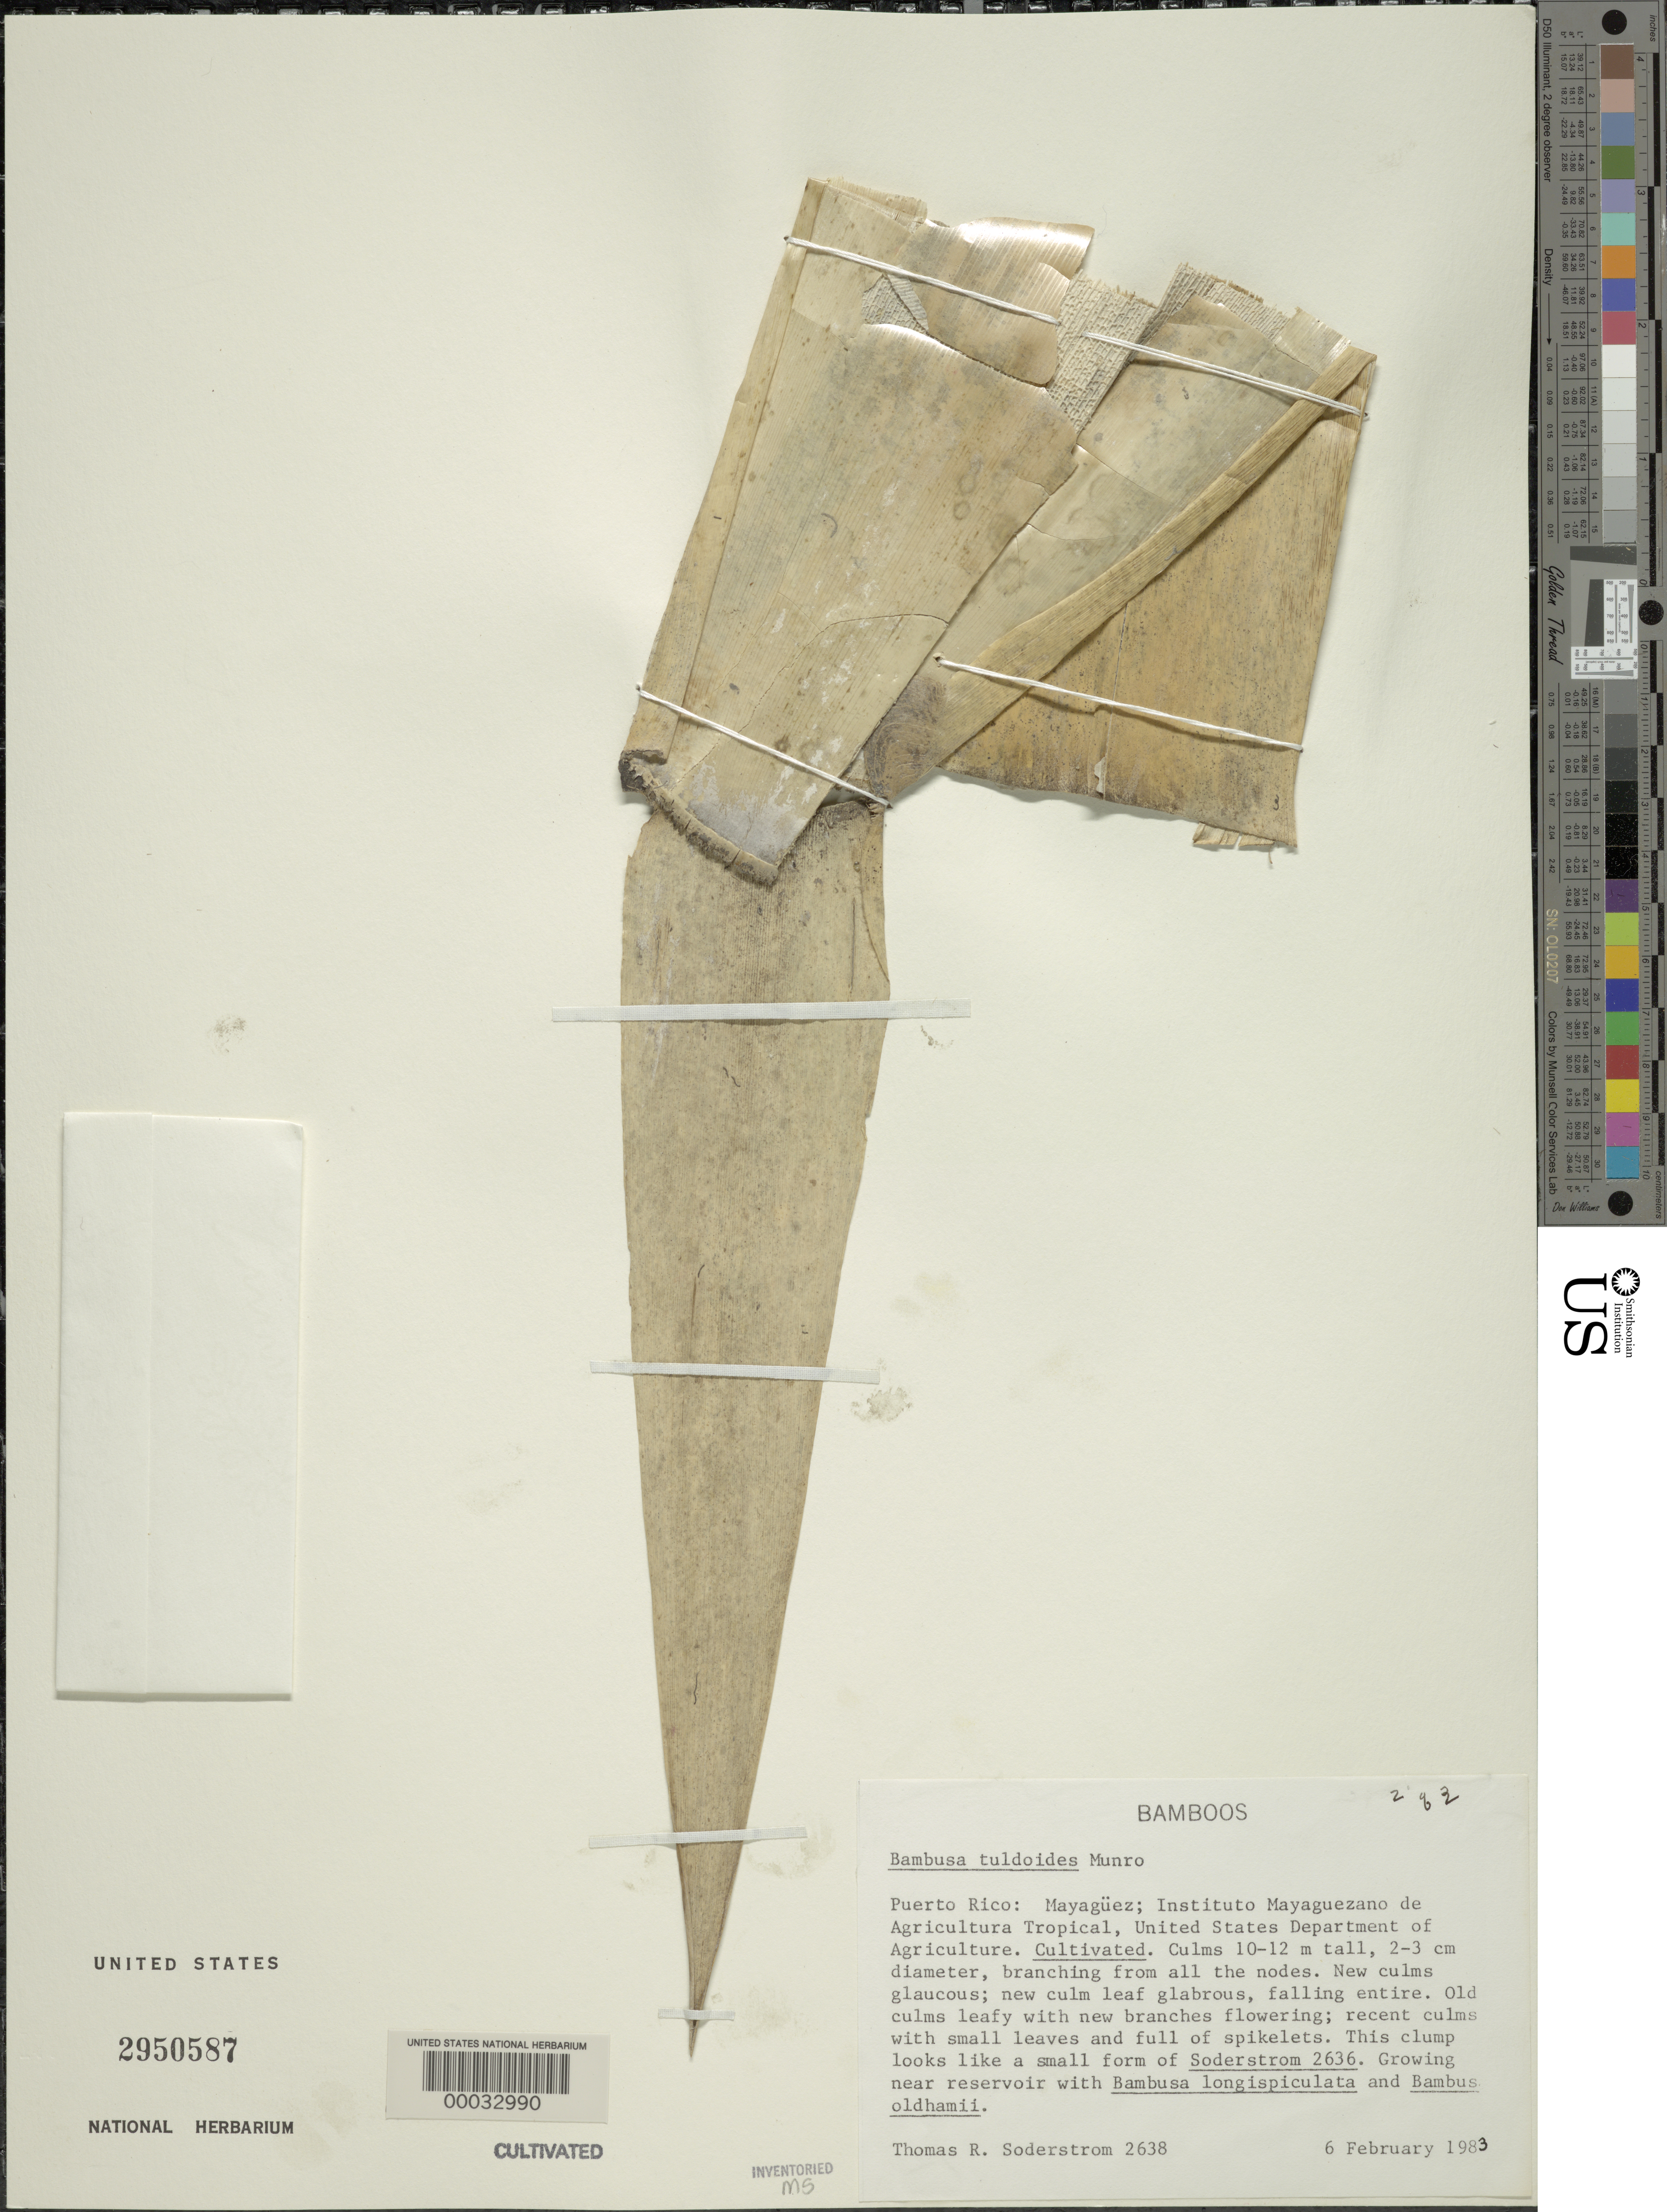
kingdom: Plantae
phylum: Tracheophyta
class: Liliopsida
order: Poales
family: Poaceae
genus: Bambusa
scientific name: Bambusa tuldoides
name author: Munro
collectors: T. R. Soderstrom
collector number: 2638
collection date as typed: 06 Feb 1983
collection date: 1983-02-06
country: Puerto Rico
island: Greater Antilles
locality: Federal experimental station-mayeguez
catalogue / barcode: US 2950587